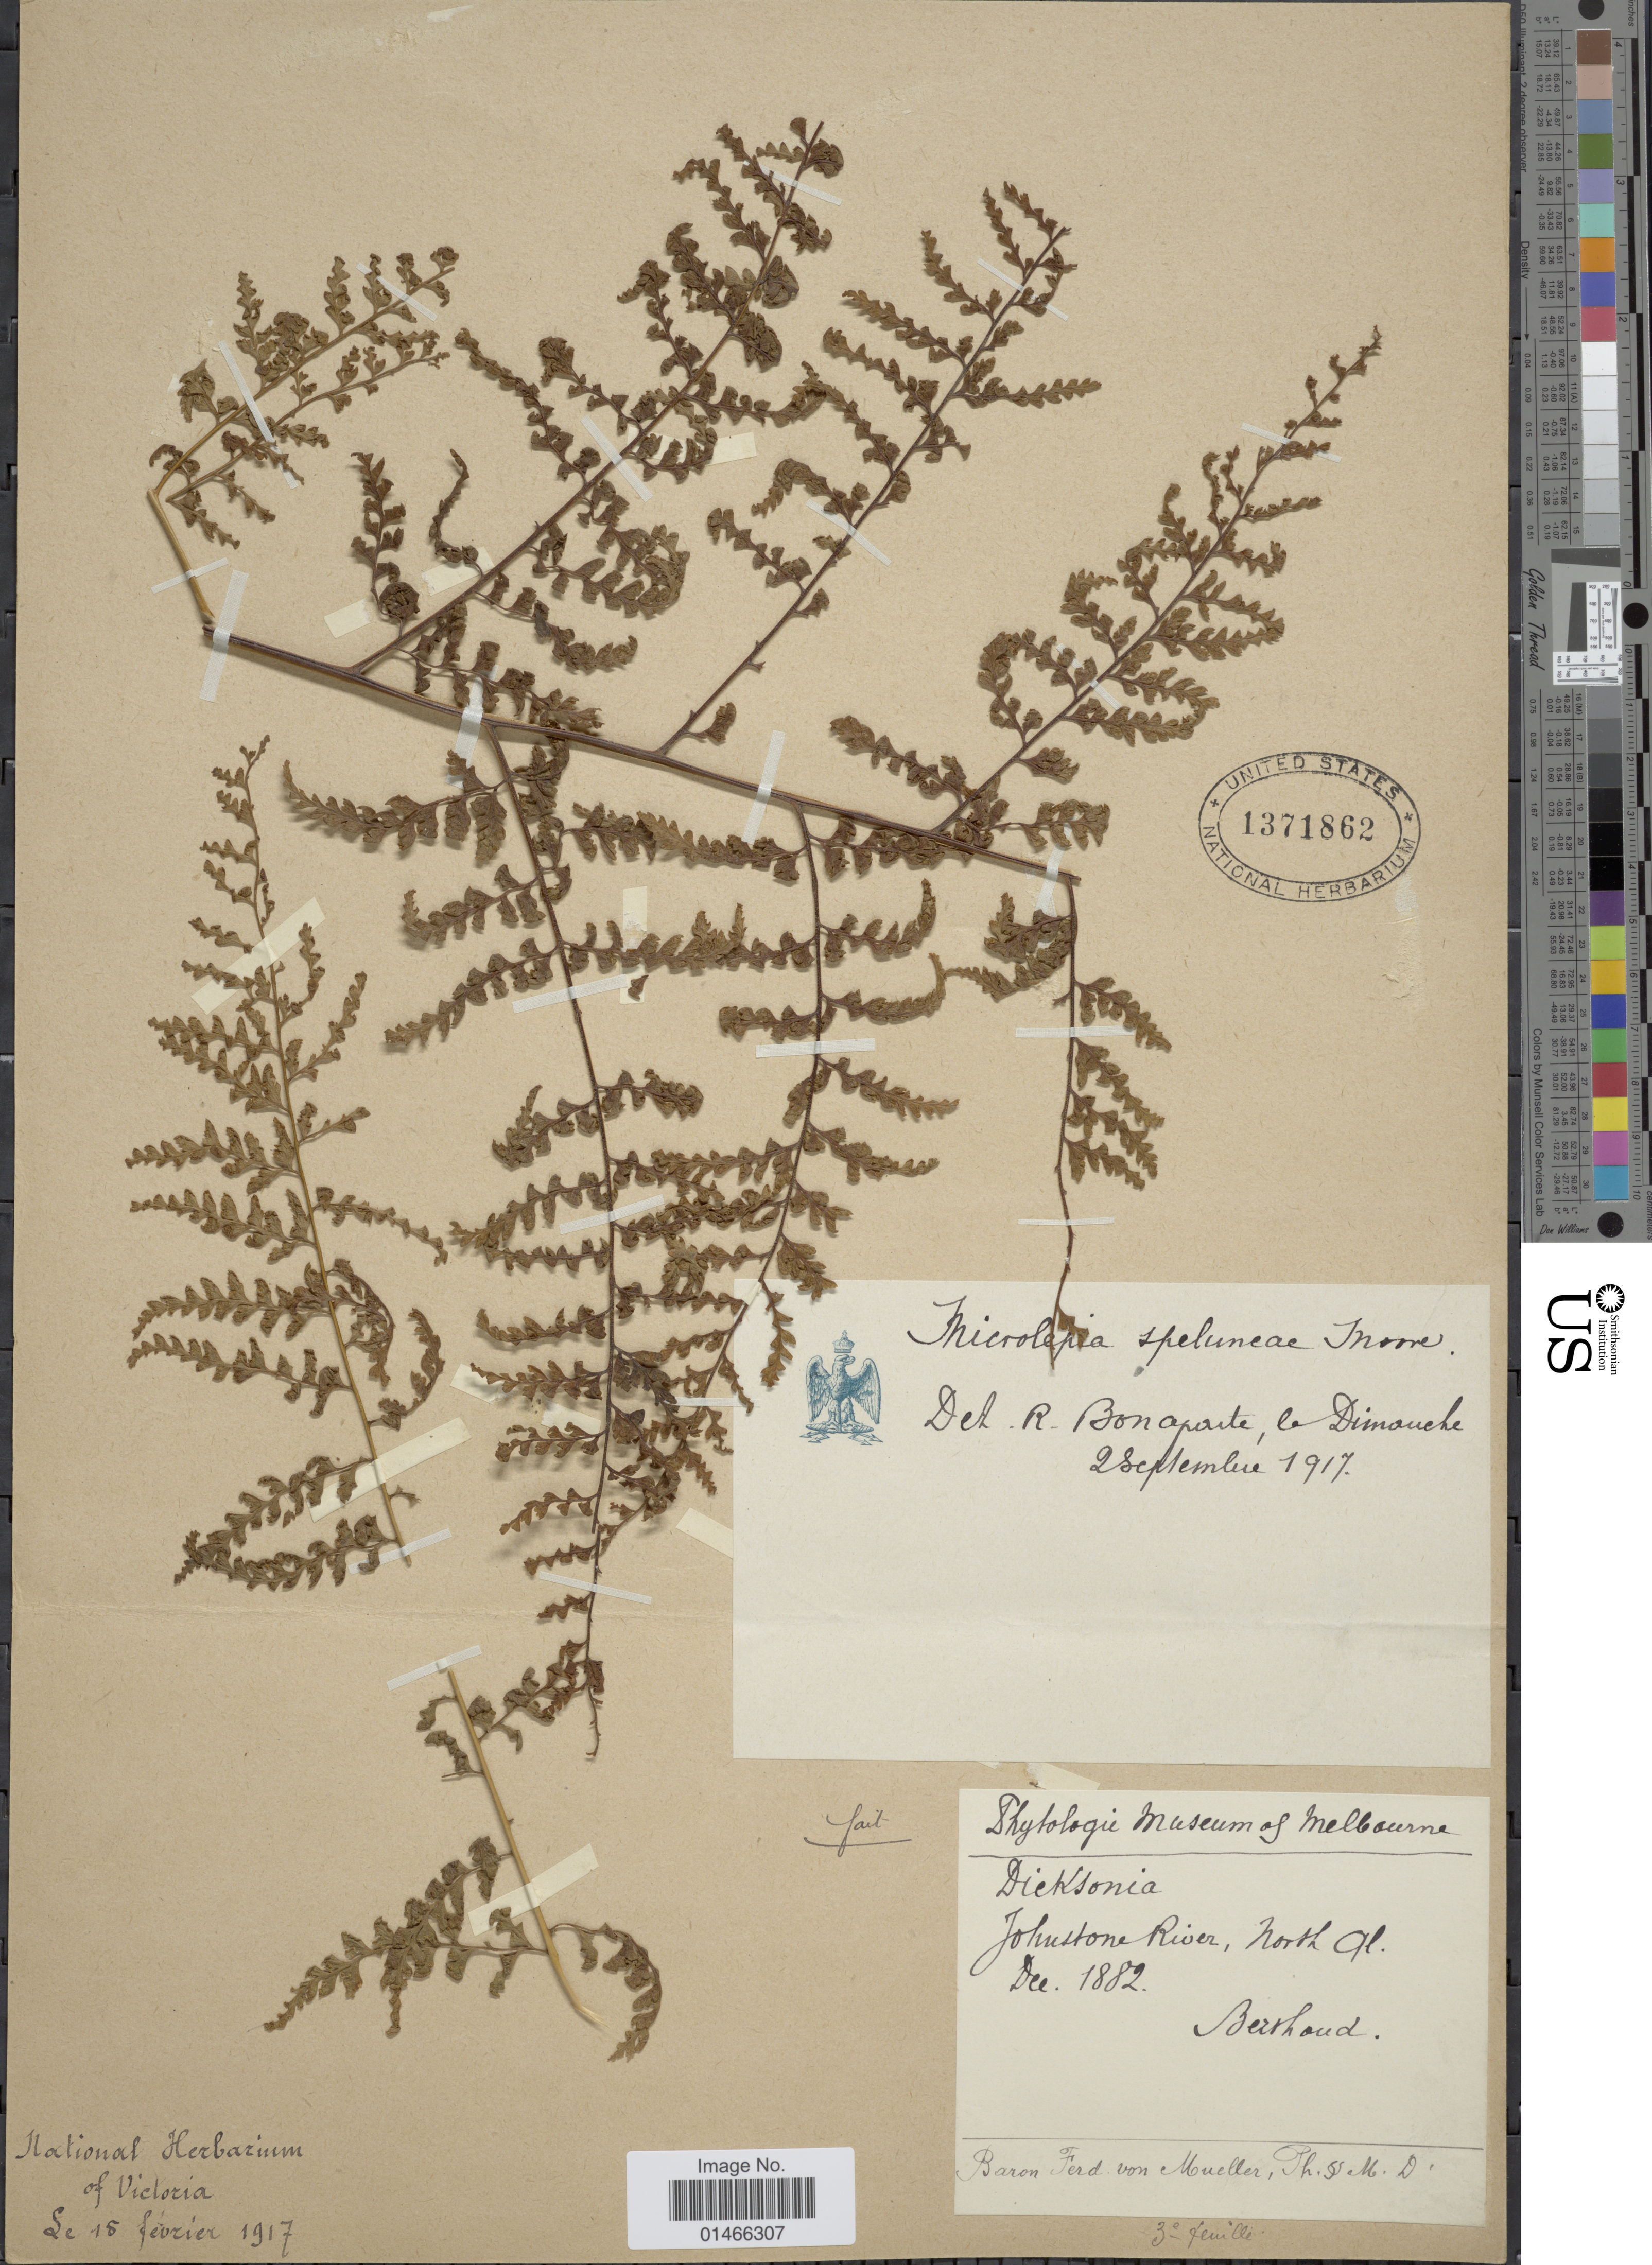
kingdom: Plantae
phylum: Tracheophyta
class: Polypodiopsida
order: Polypodiales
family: Dennstaedtiaceae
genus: Microlepia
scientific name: Microlepia speluncae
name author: (L.) T. Moore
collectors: B. von Mueller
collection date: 1882-12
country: Australia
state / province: Queensland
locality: Johnstone River, North Al.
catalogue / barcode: US 1371862